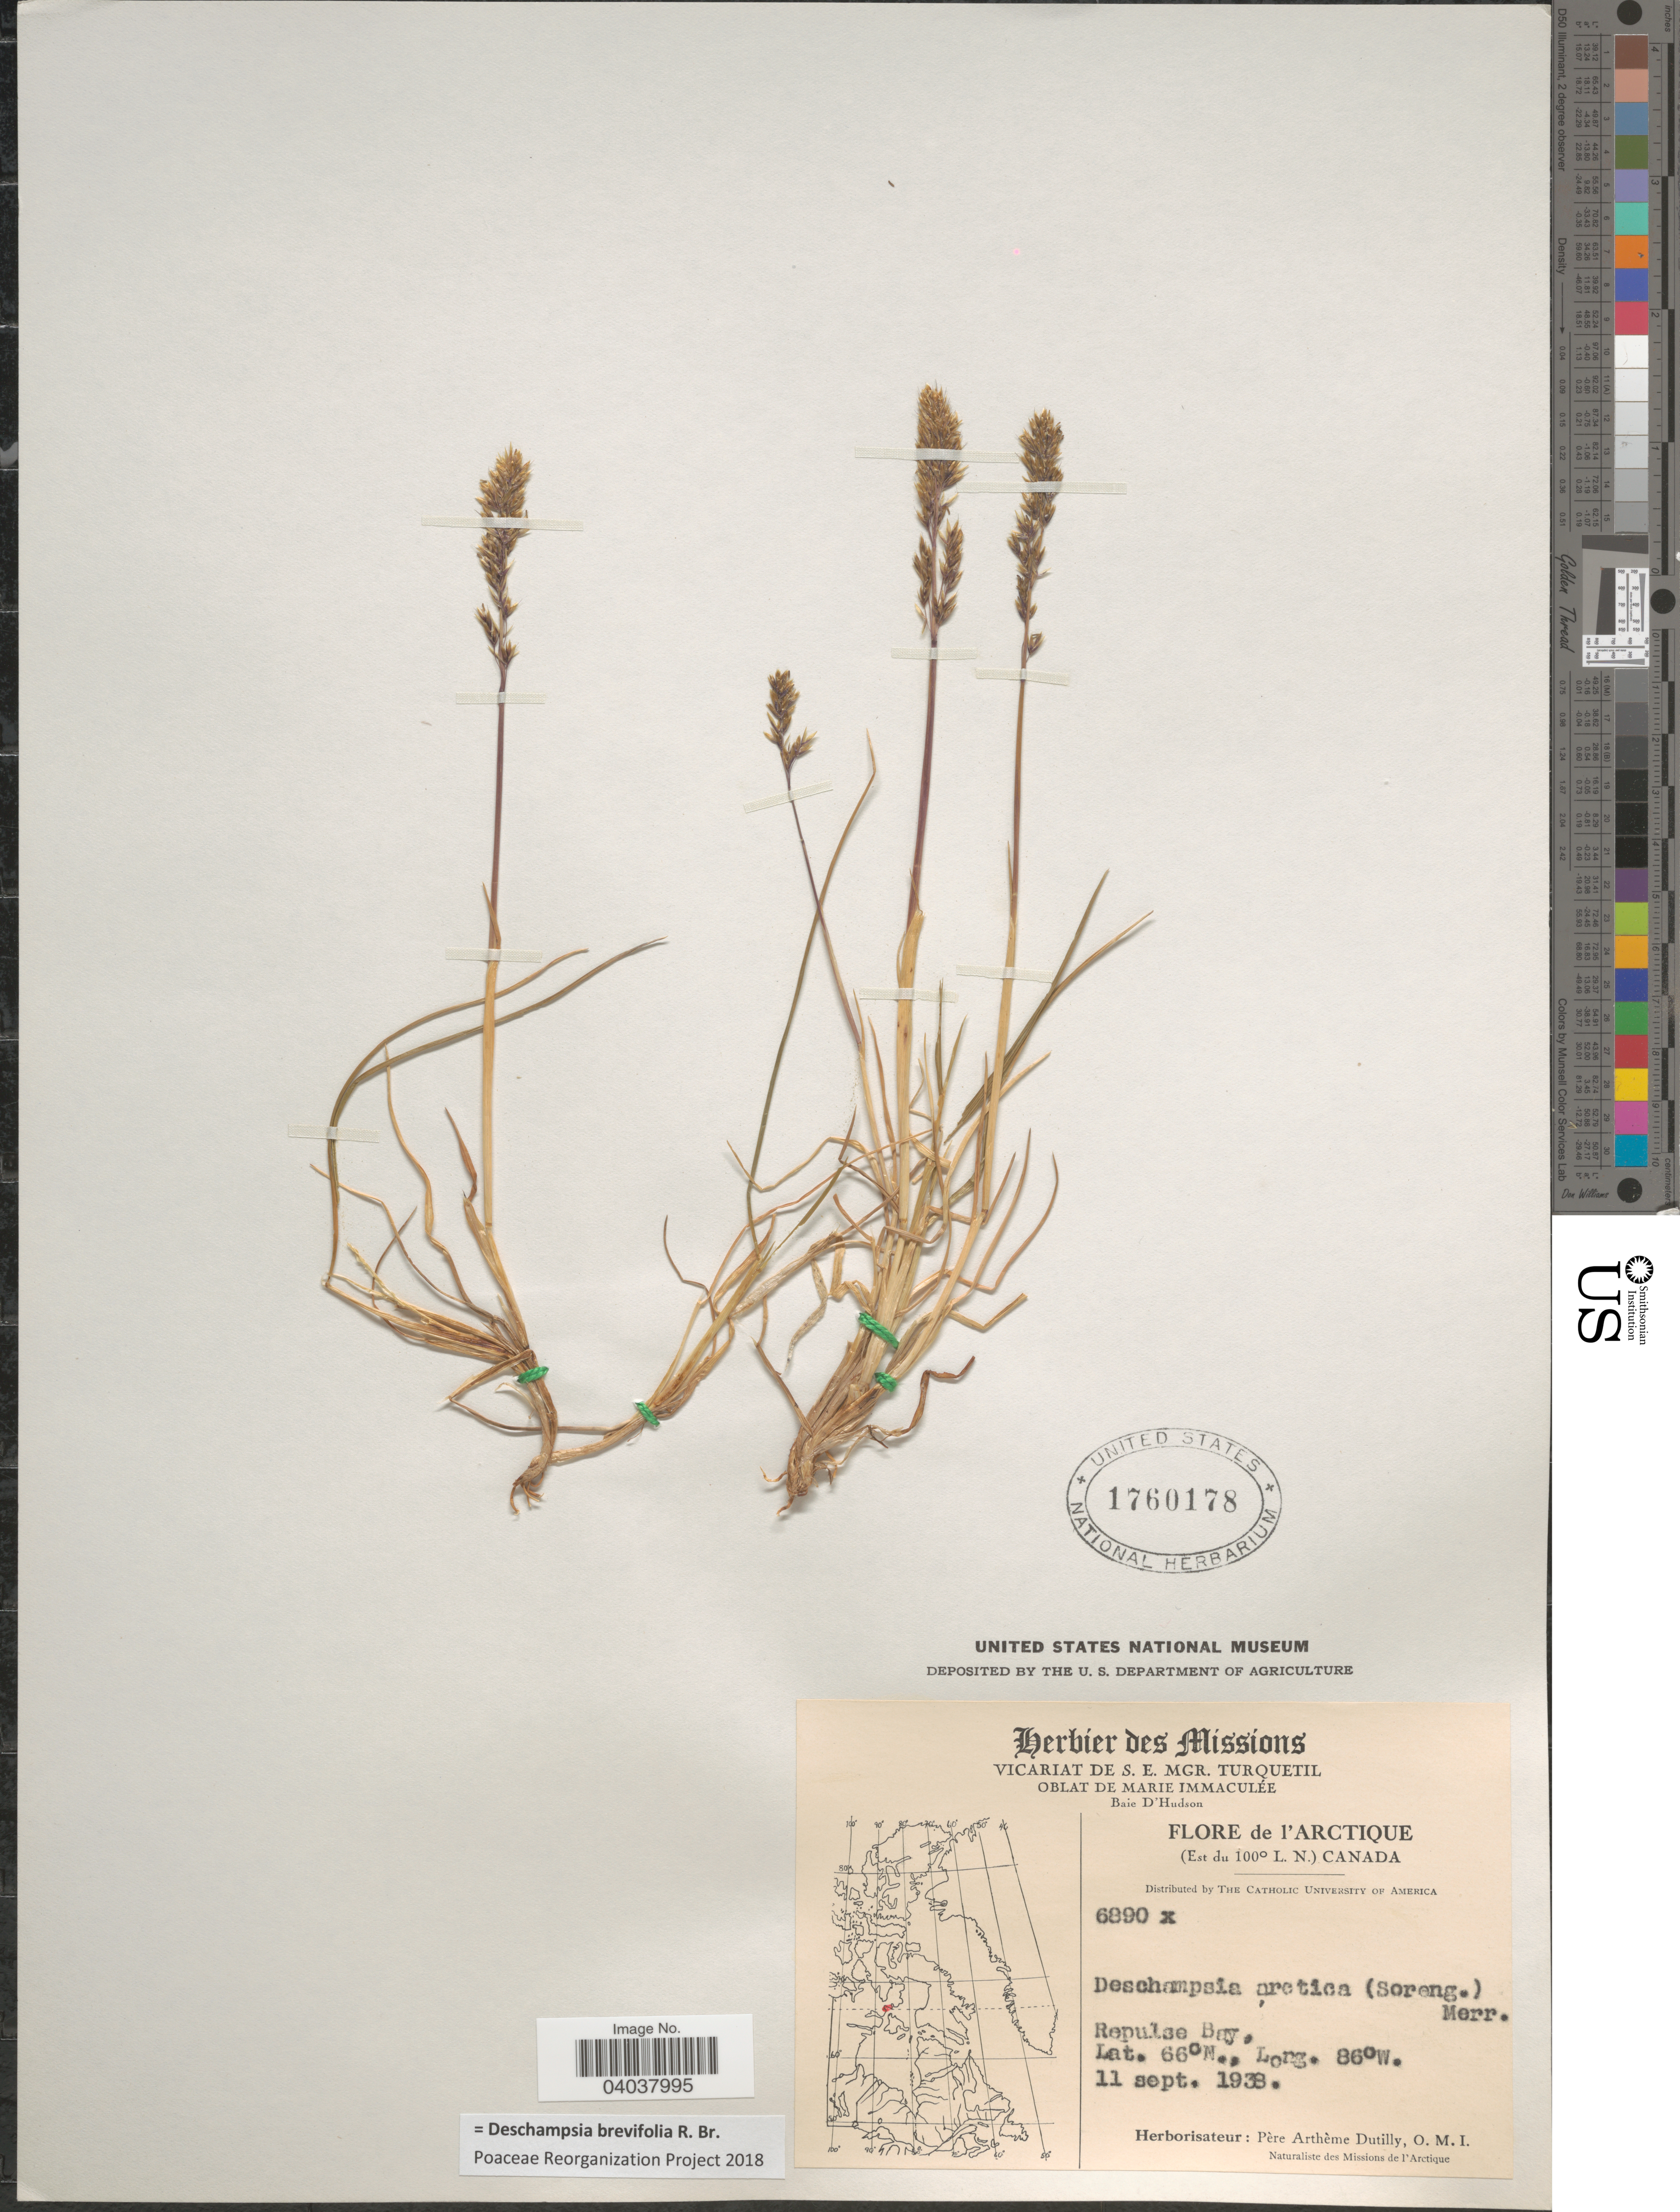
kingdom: Plantae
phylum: Tracheophyta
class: Liliopsida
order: Poales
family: Poaceae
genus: Deschampsia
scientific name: Deschampsia brevifolia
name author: R. Br. in Parry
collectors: P. Dutilly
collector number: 6890 x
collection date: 1938-09-11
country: Canada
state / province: Nunavut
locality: L'Arctique. (Est du 100° L. N.). Repulse Bay.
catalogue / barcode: US 1760178